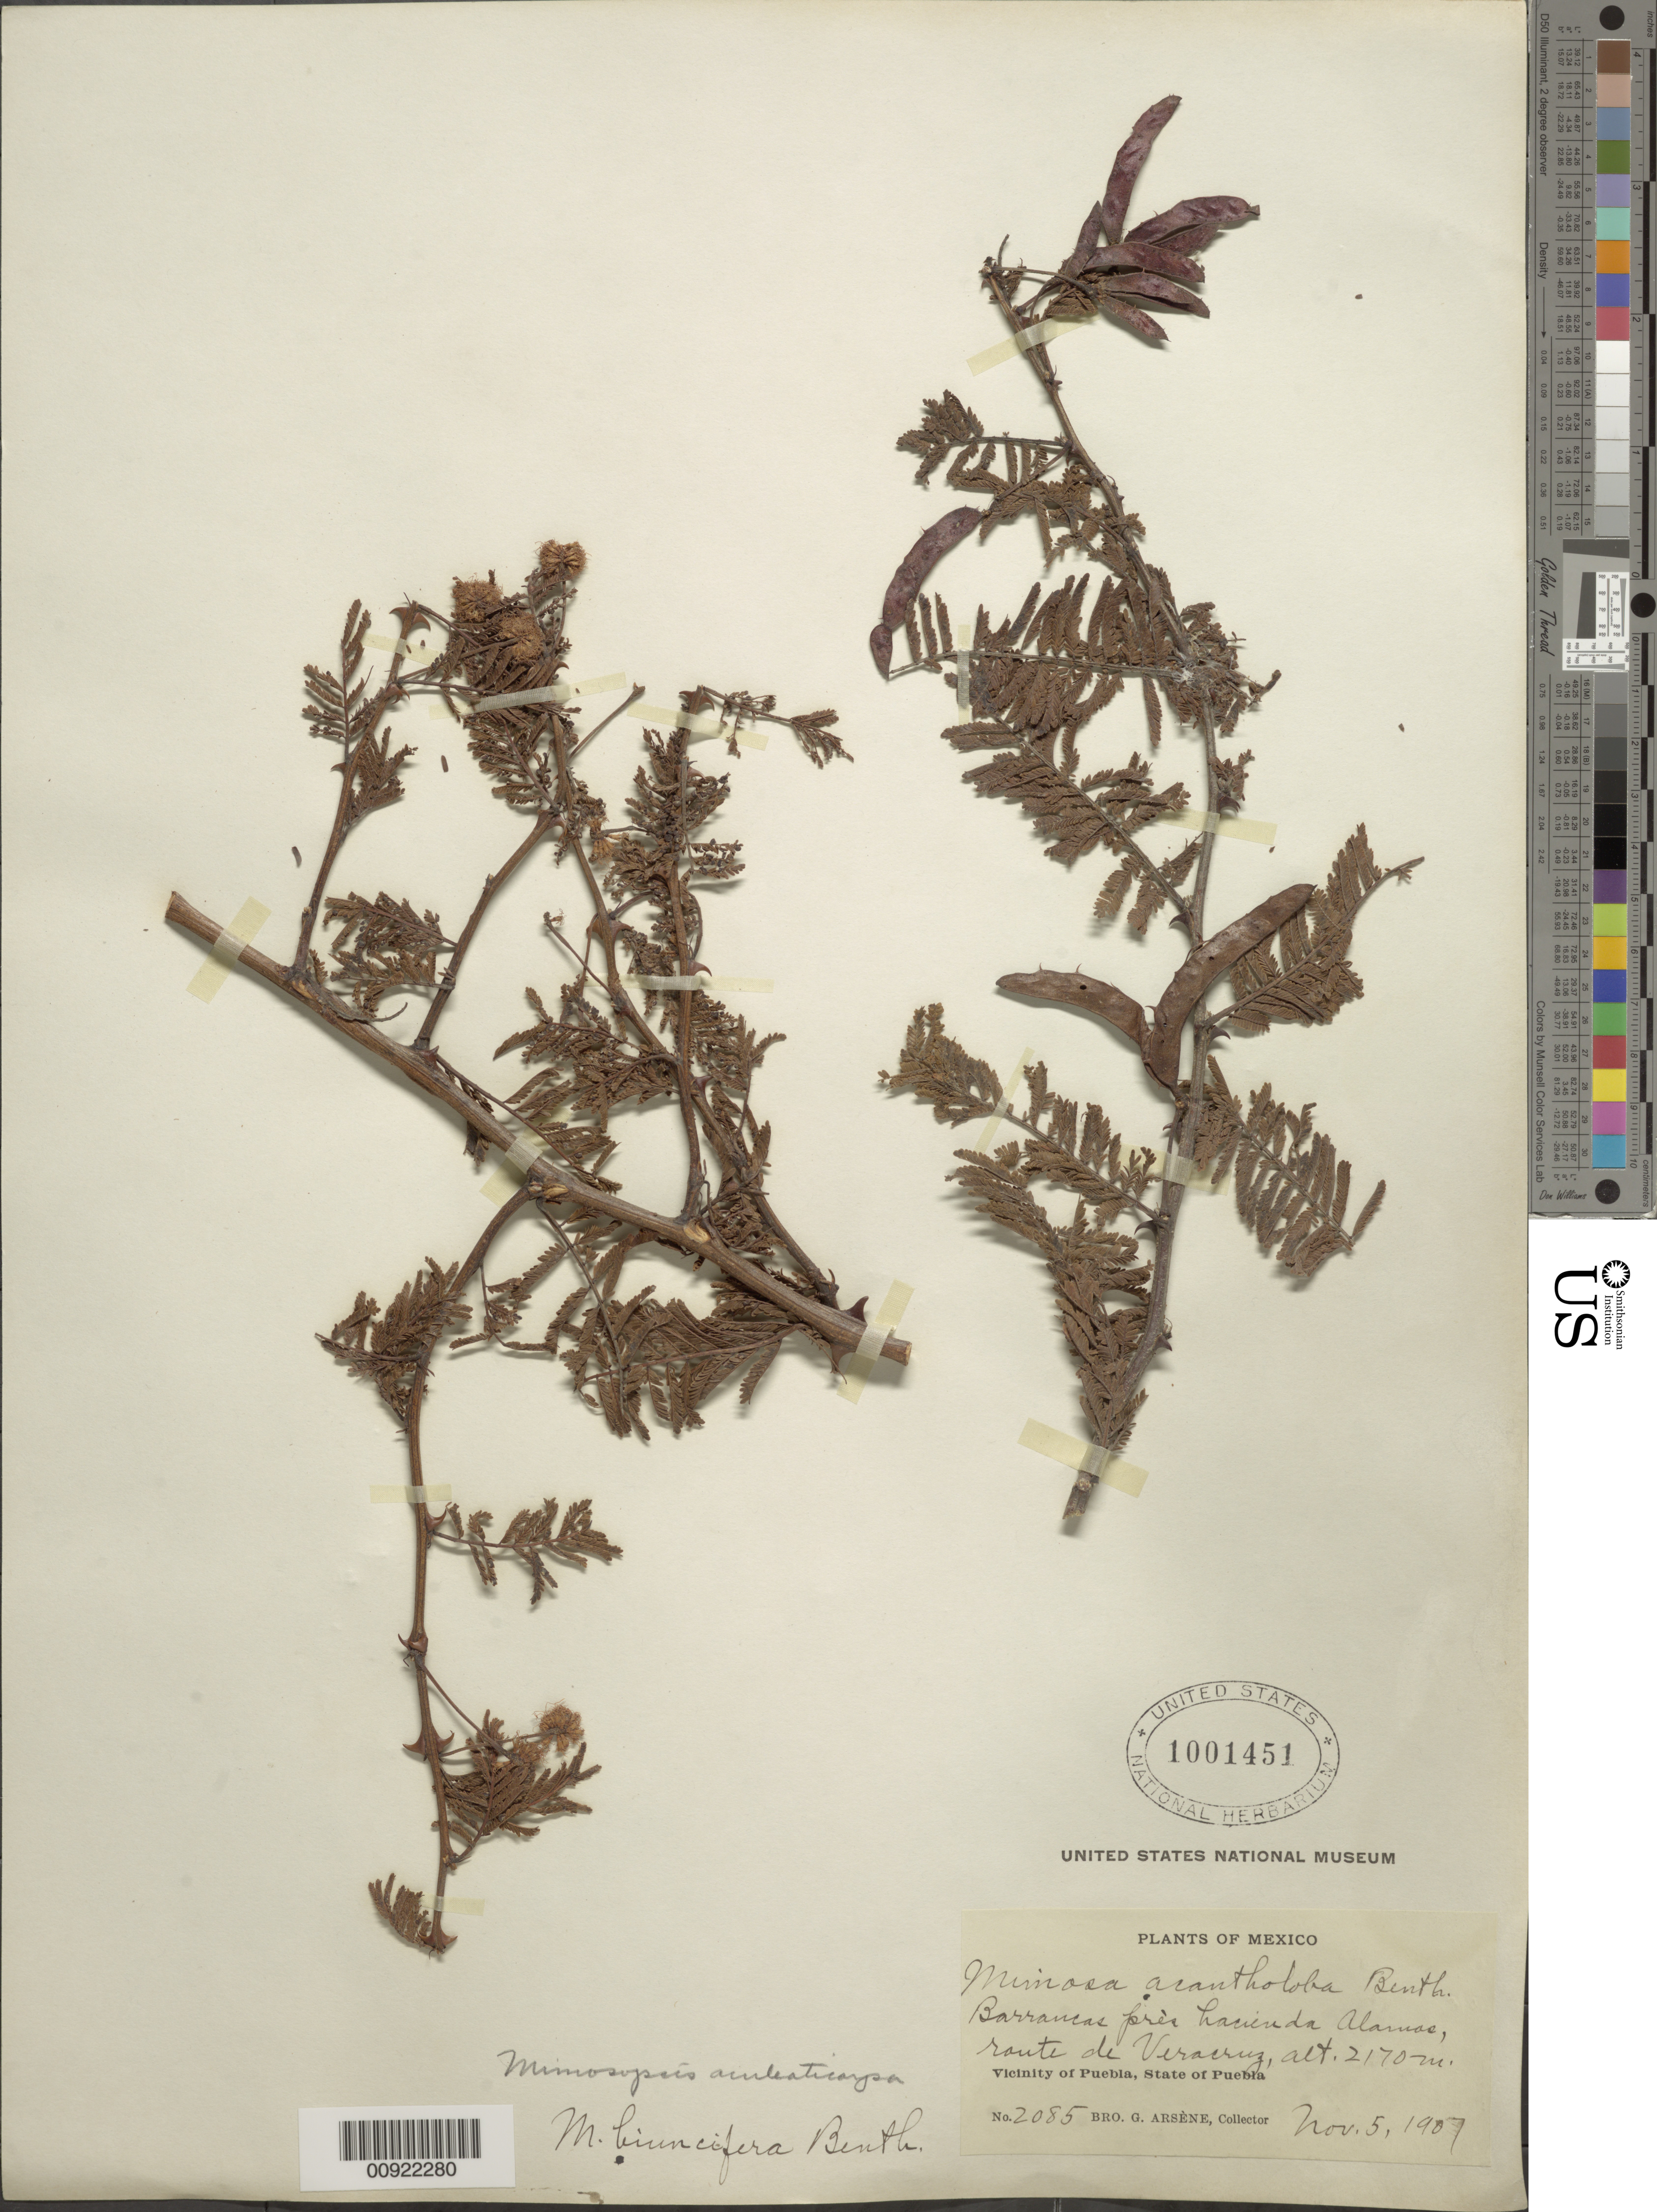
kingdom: Plantae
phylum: Tracheophyta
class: Magnoliopsida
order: Fabales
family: Fabaceae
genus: Mimosa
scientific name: Mimosa aculeaticarpa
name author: Ortega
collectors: Bro. G. Arsène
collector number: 2085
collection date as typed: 05 Nov 1907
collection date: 1907-11-05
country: Mexico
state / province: Puebla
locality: Barrancas près Hacienda Alamos, route de Veracruz. Vicinity of Puebla, State of Puebla.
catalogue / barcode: US 1001451